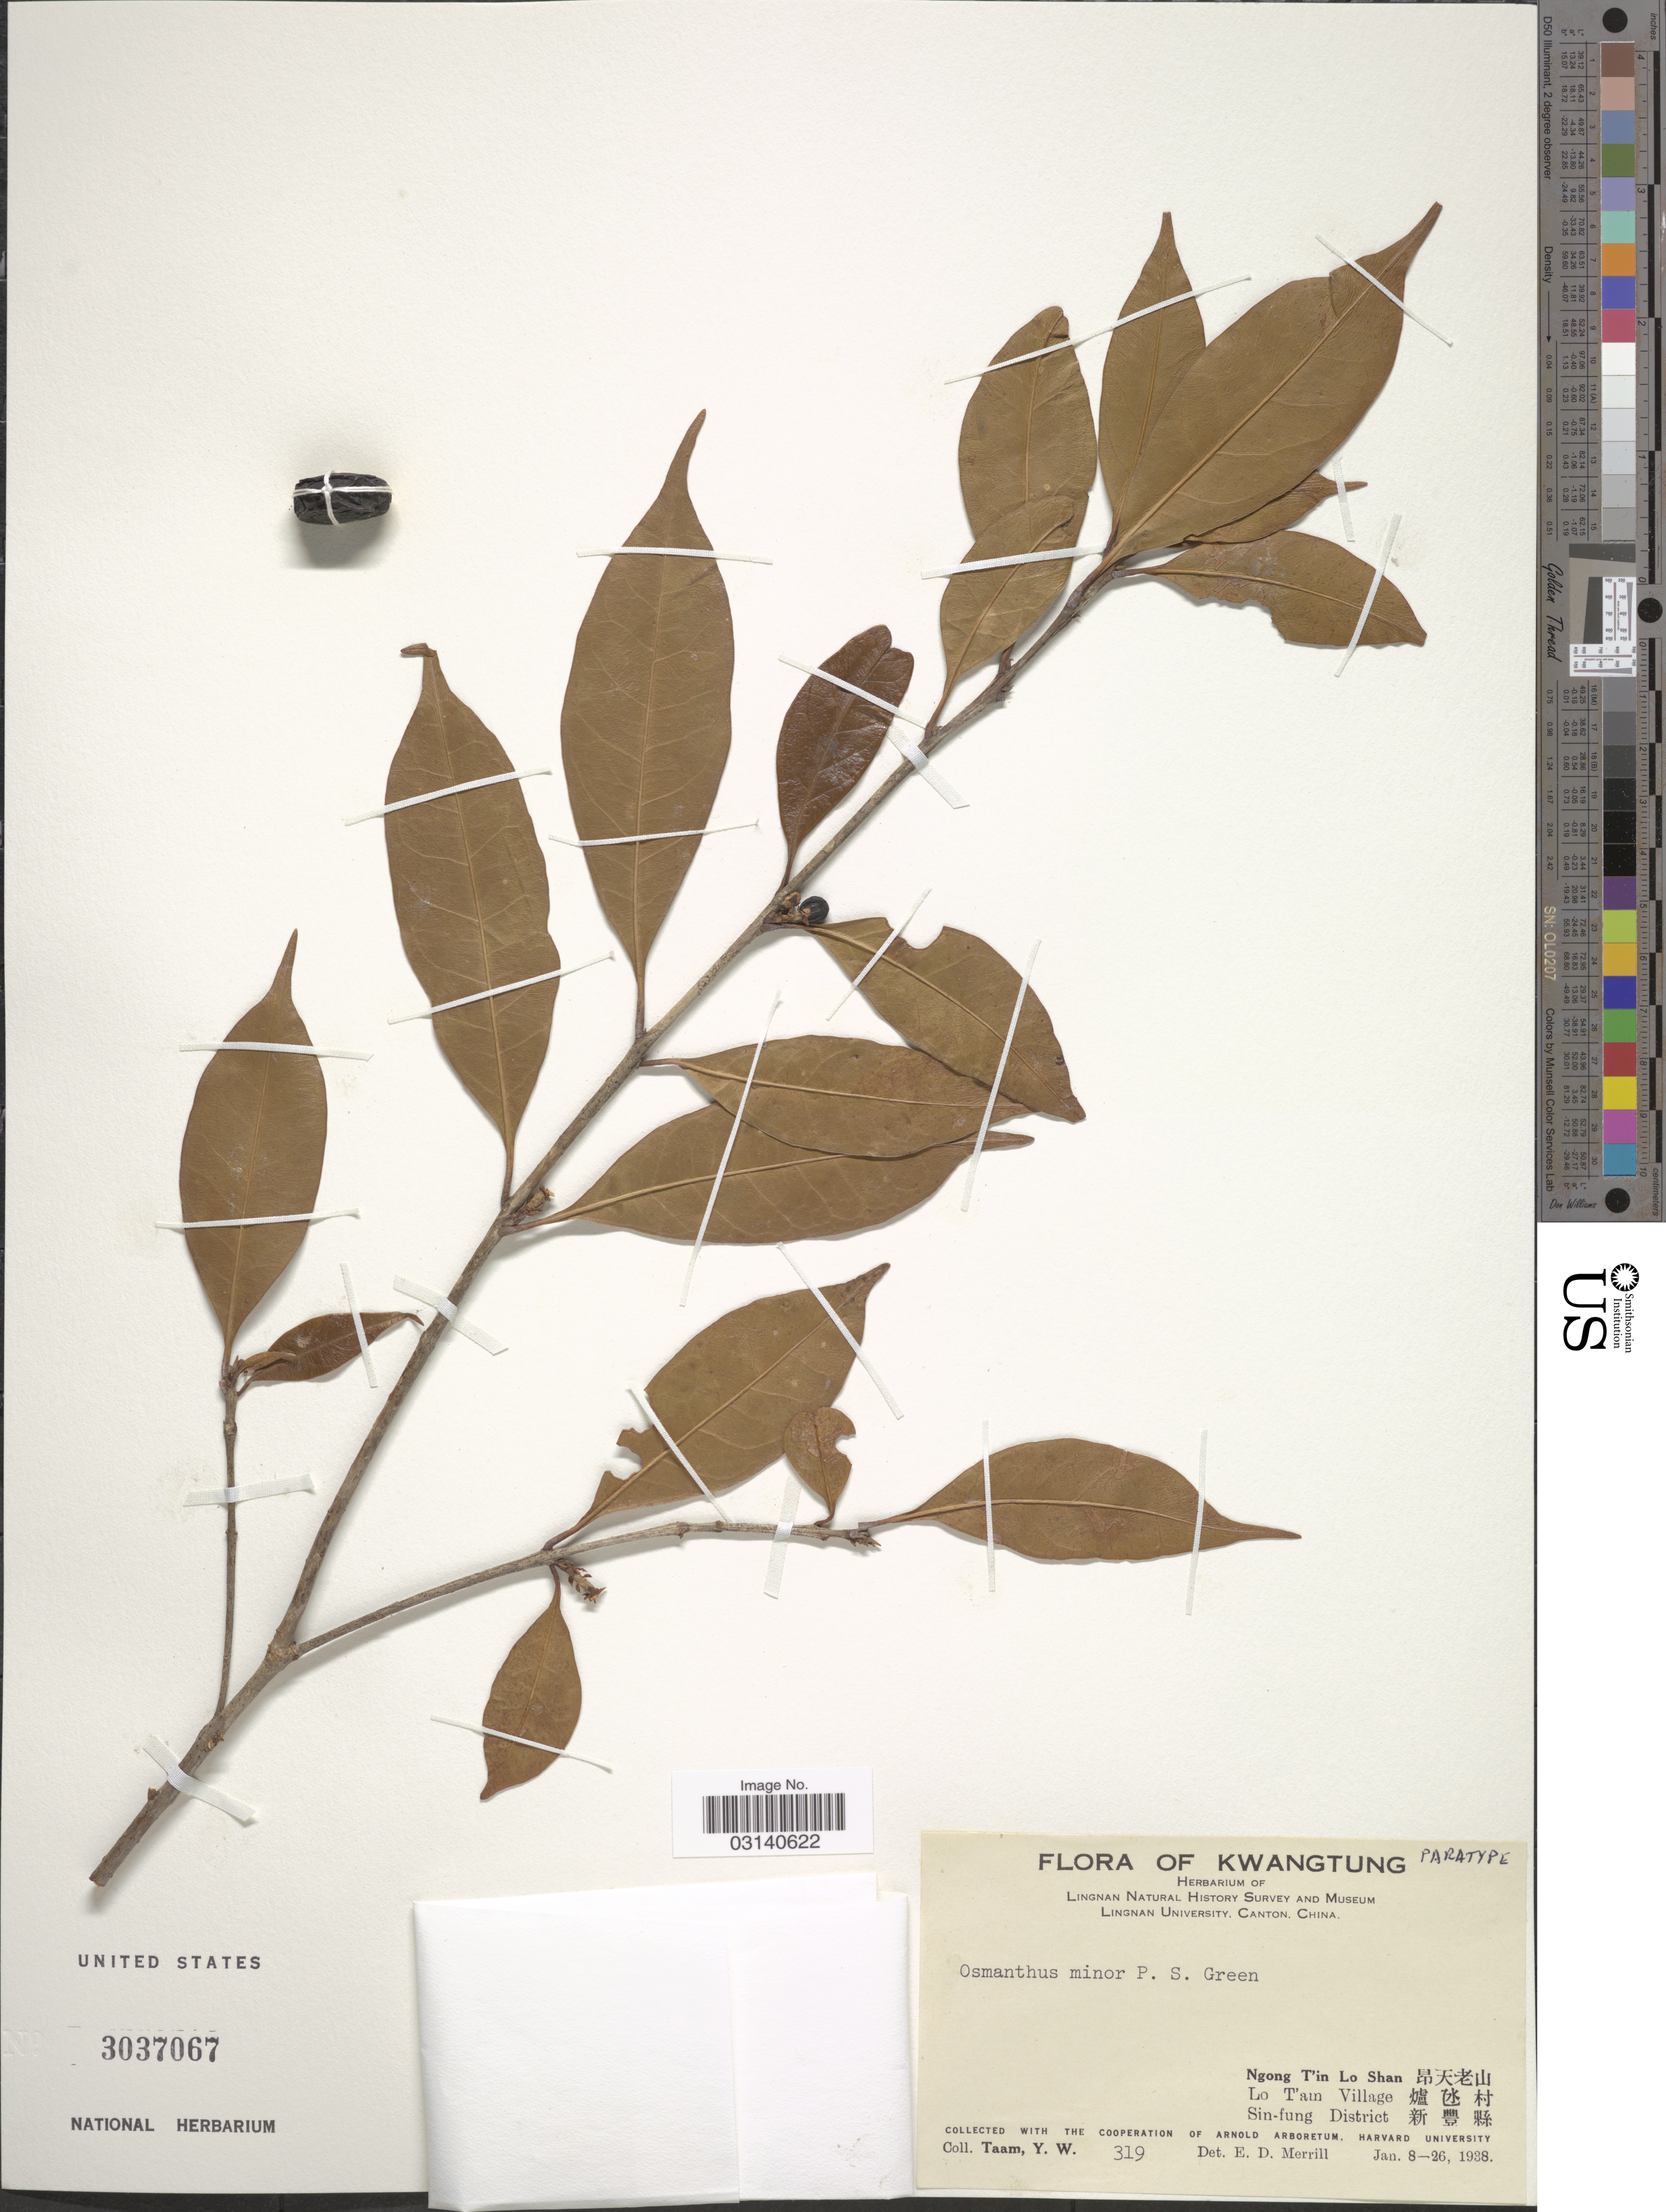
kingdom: Plantae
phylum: Tracheophyta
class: Magnoliopsida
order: Lamiales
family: Oleaceae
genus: Osmanthus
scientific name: Osmanthus minor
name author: P.S. Green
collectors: Y. W. Taam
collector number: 319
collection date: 1938-01-08/1938-01-26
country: China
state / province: Guangdong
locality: Kwangtung, Ngong T'in Lo Shan, Lo T'am Village, Sin-fung District.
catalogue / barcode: US 3037067